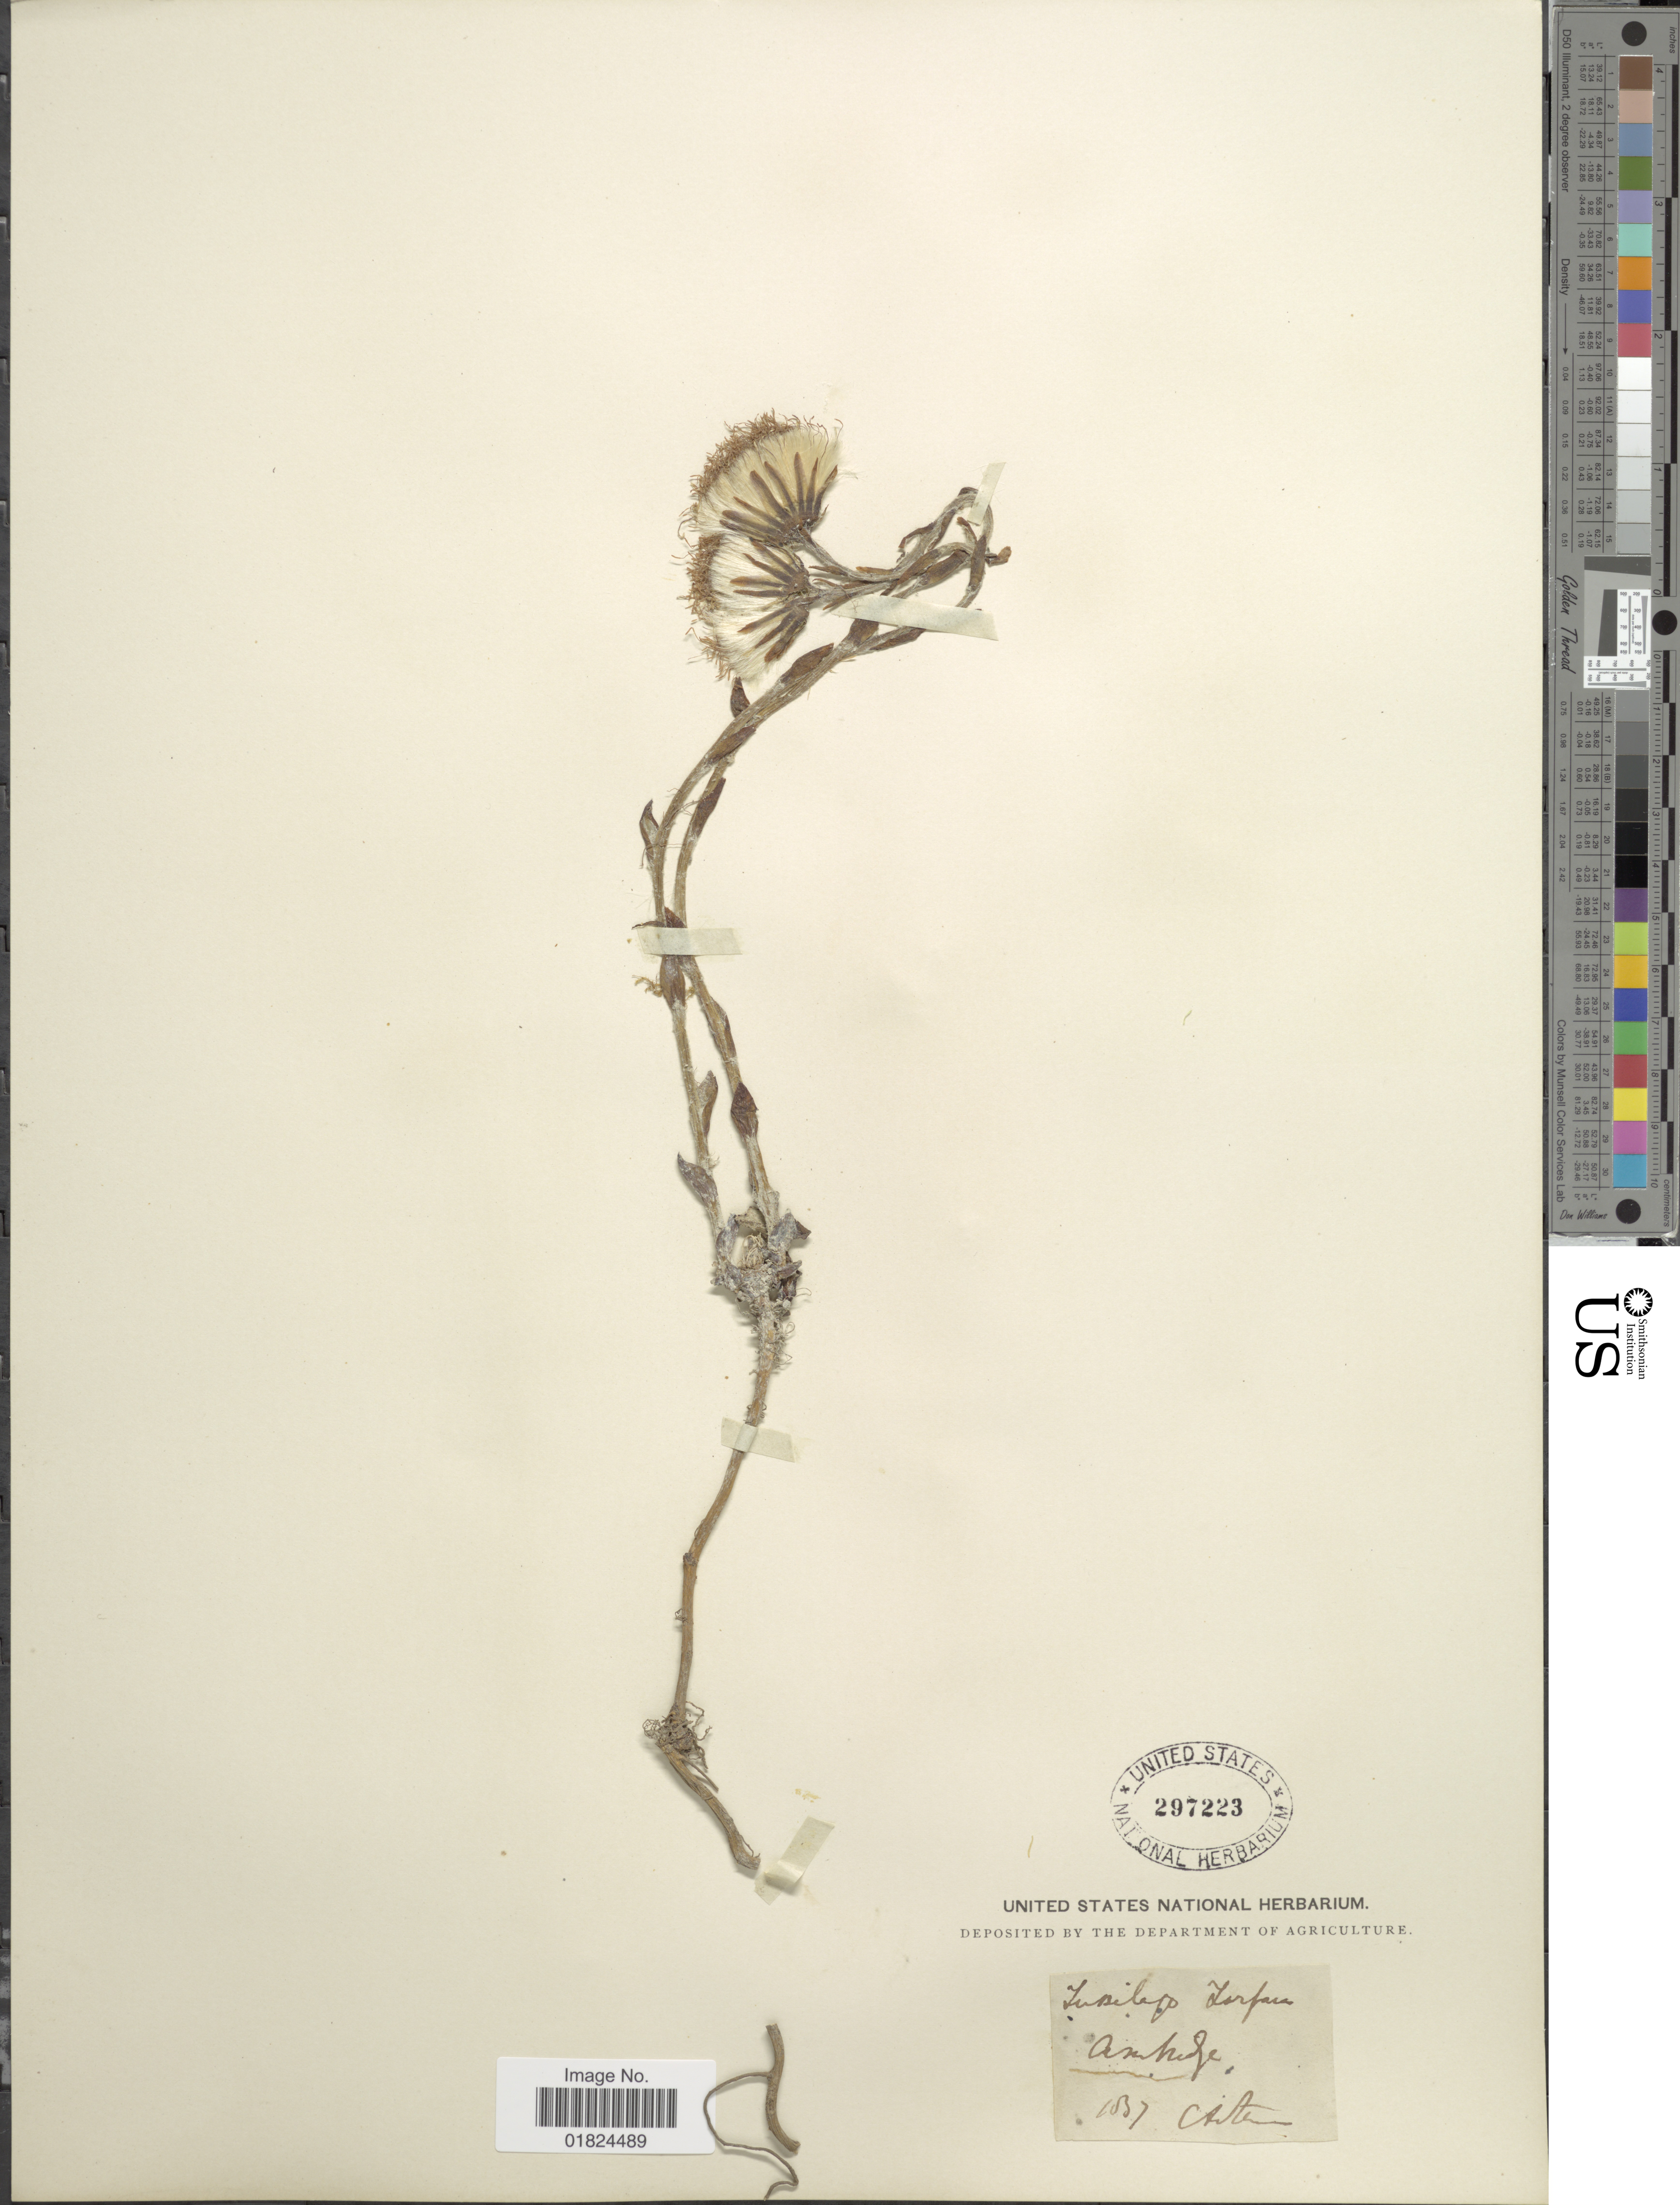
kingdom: Plantae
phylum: Tracheophyta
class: Magnoliopsida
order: Asterales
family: Asteraceae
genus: Tussilago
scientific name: Tussilago farfara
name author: L.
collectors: C. Erns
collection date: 1837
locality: Amhefe. [interpreted]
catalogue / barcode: US 297223